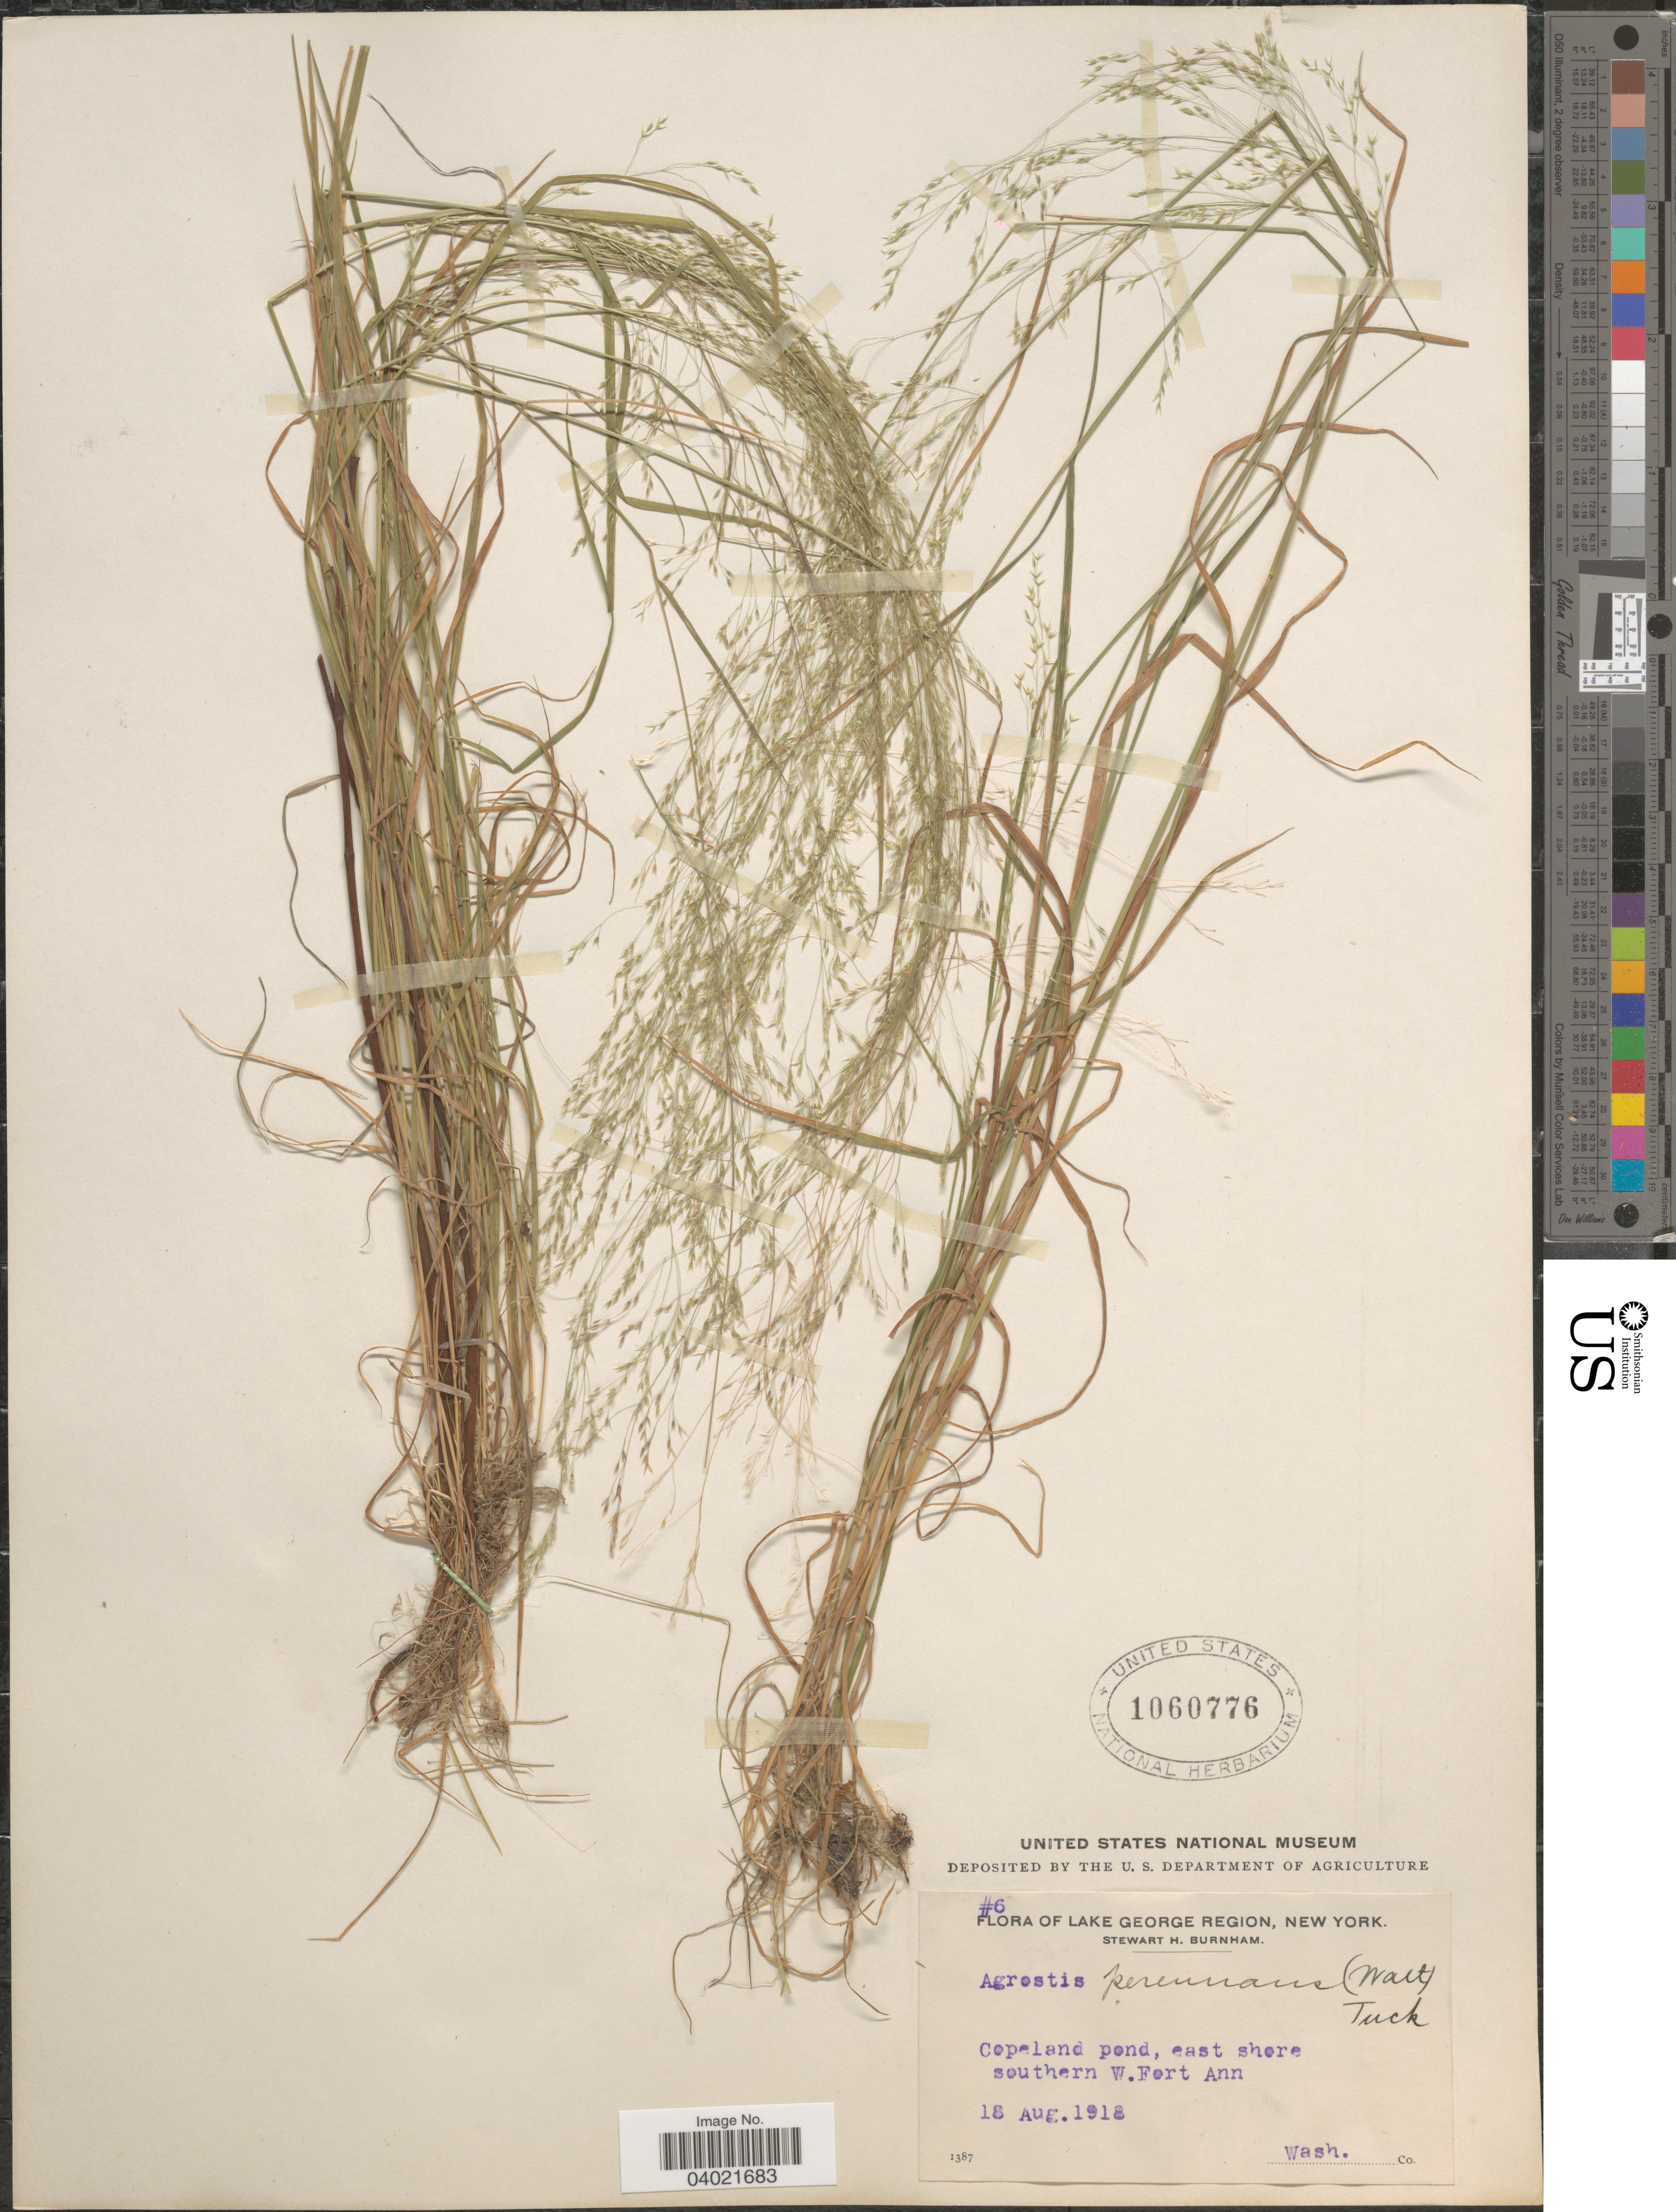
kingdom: Plantae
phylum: Tracheophyta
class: Liliopsida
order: Poales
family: Poaceae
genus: Agrostis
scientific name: Agrostis perennans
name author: (Walter) Tuck.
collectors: S. Burnham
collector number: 6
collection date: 1918-08-18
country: United States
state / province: New York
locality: Lake George Region. Copeland pond, east shore southern W. Fort Ann.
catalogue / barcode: US 1060776